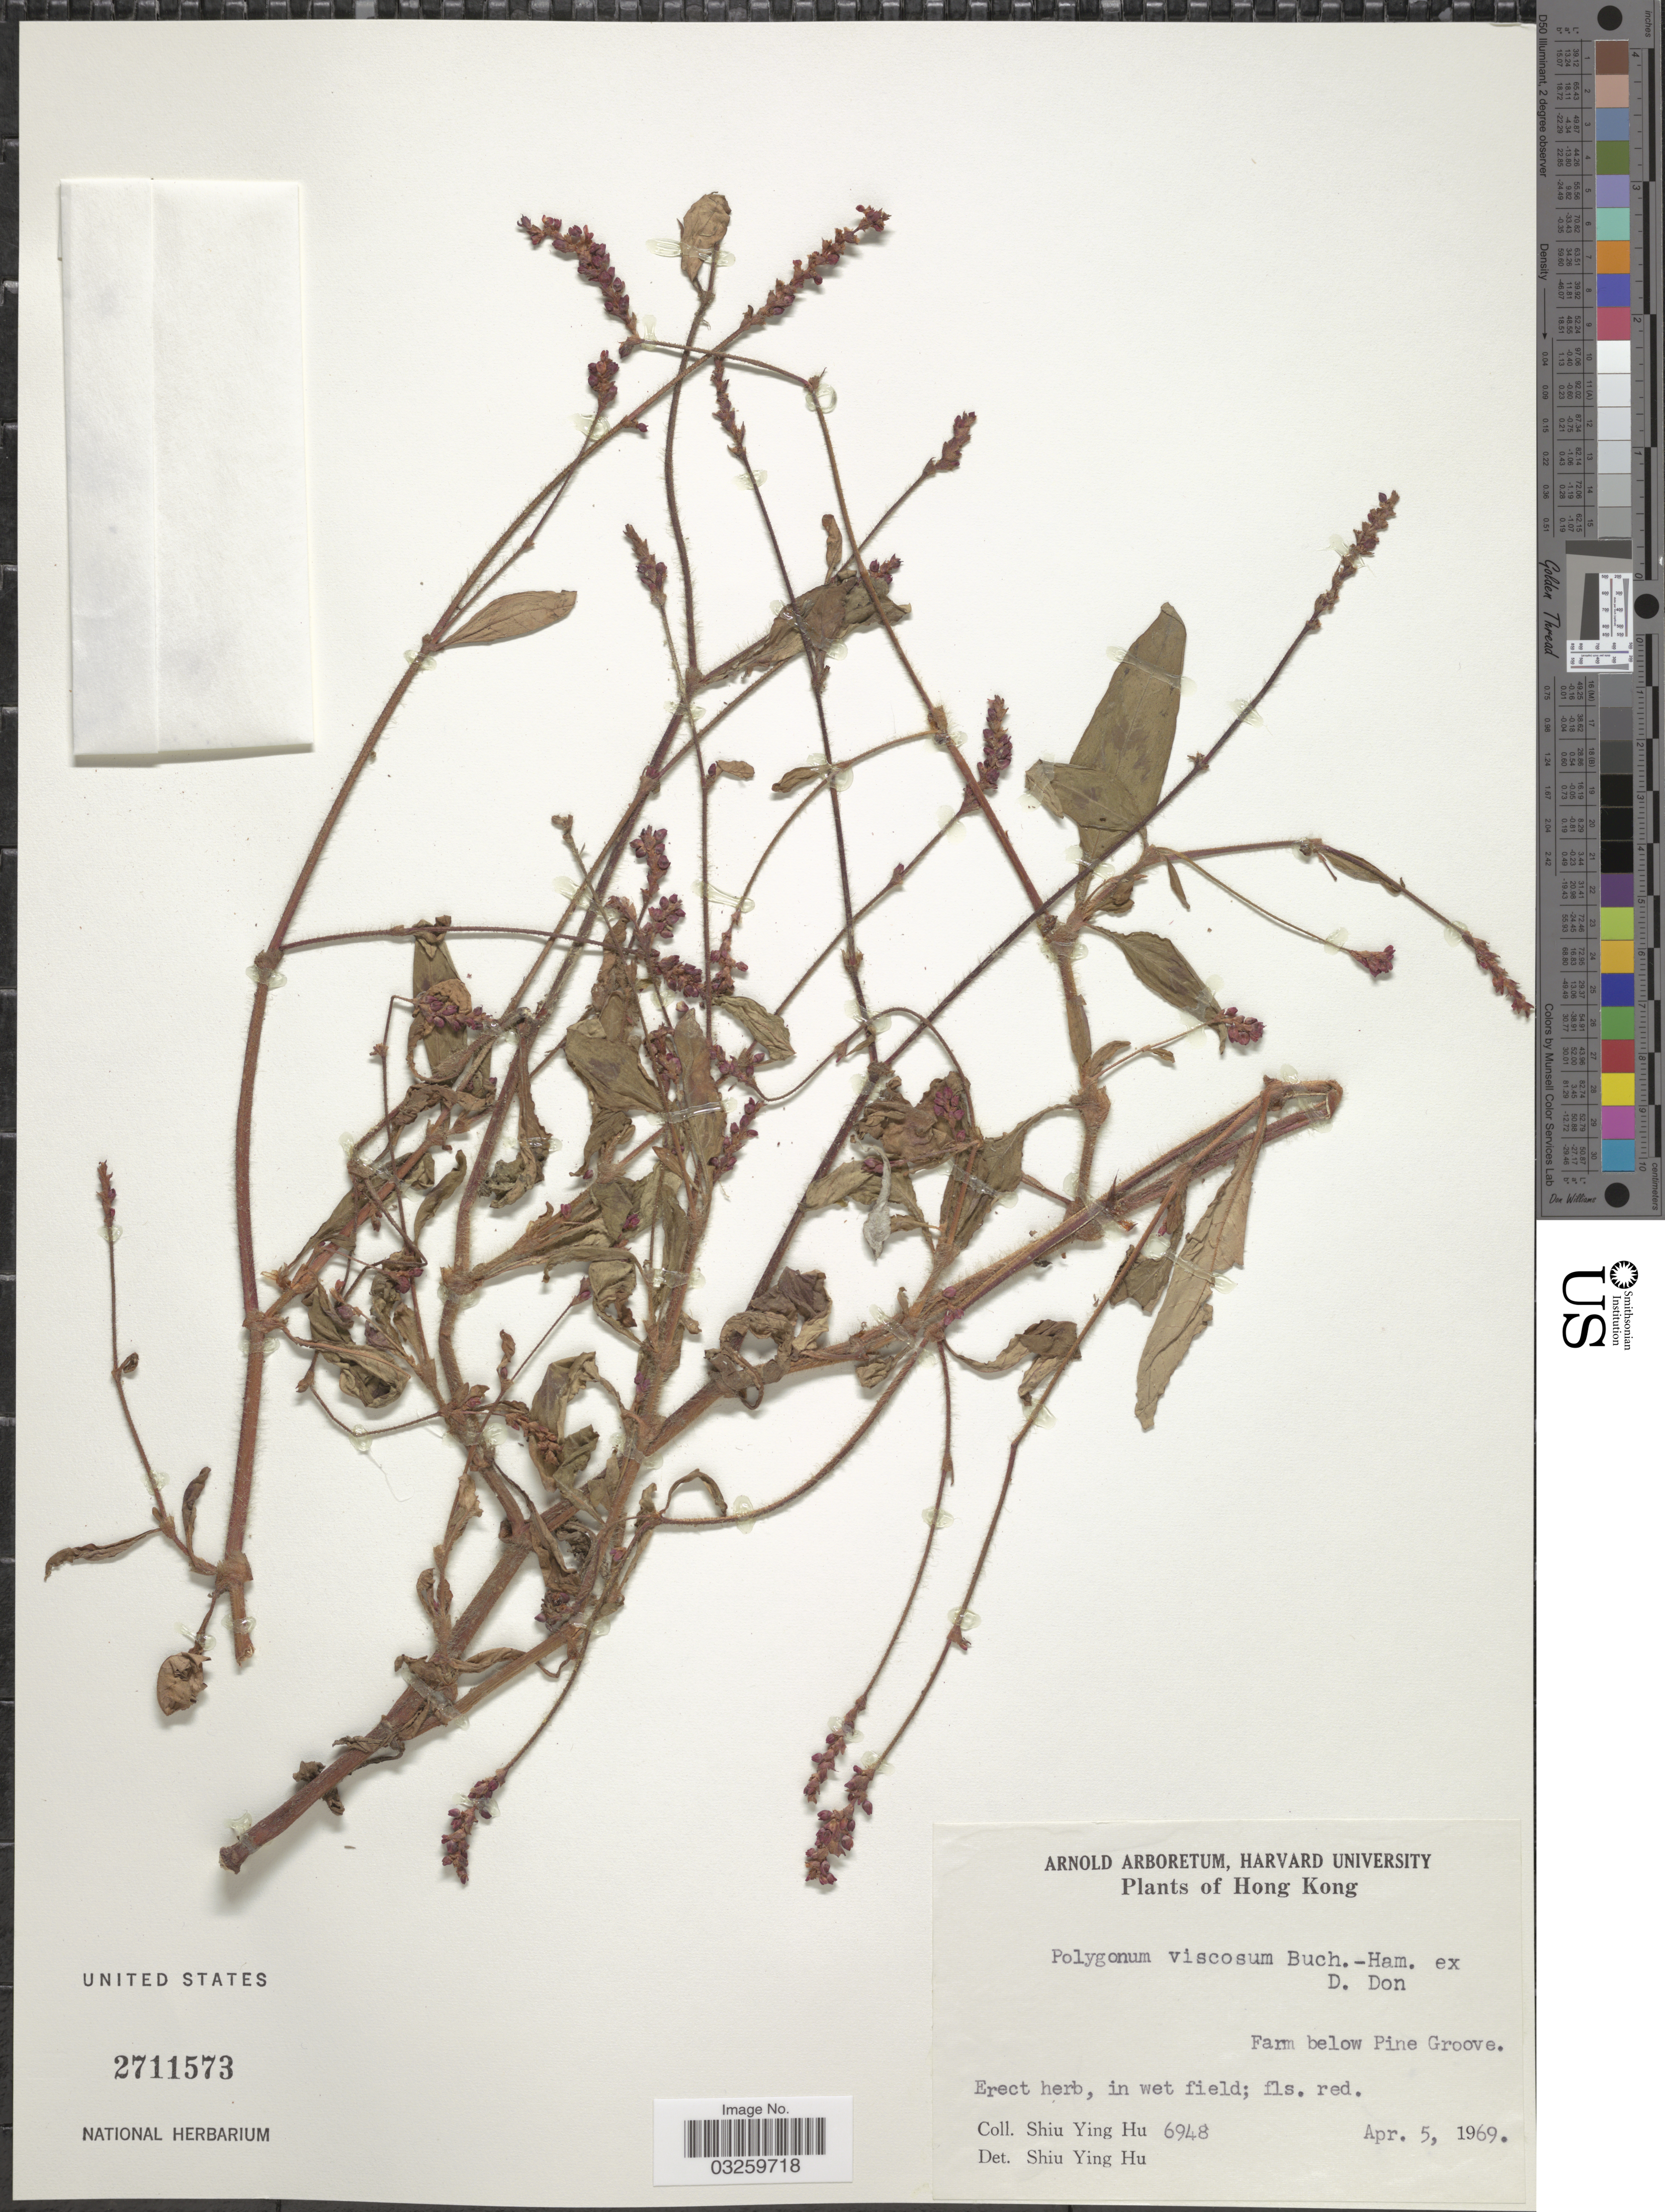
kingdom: Plantae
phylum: Tracheophyta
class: Magnoliopsida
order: Caryophyllales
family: Polygonaceae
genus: Polygonum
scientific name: Polygonum viscosum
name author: Buch.-Ham. ex D. Don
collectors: S. Y. Hu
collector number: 6948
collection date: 1969-04-05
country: China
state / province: Hong Kong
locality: Farm below Pine Groove.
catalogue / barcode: US 2711573